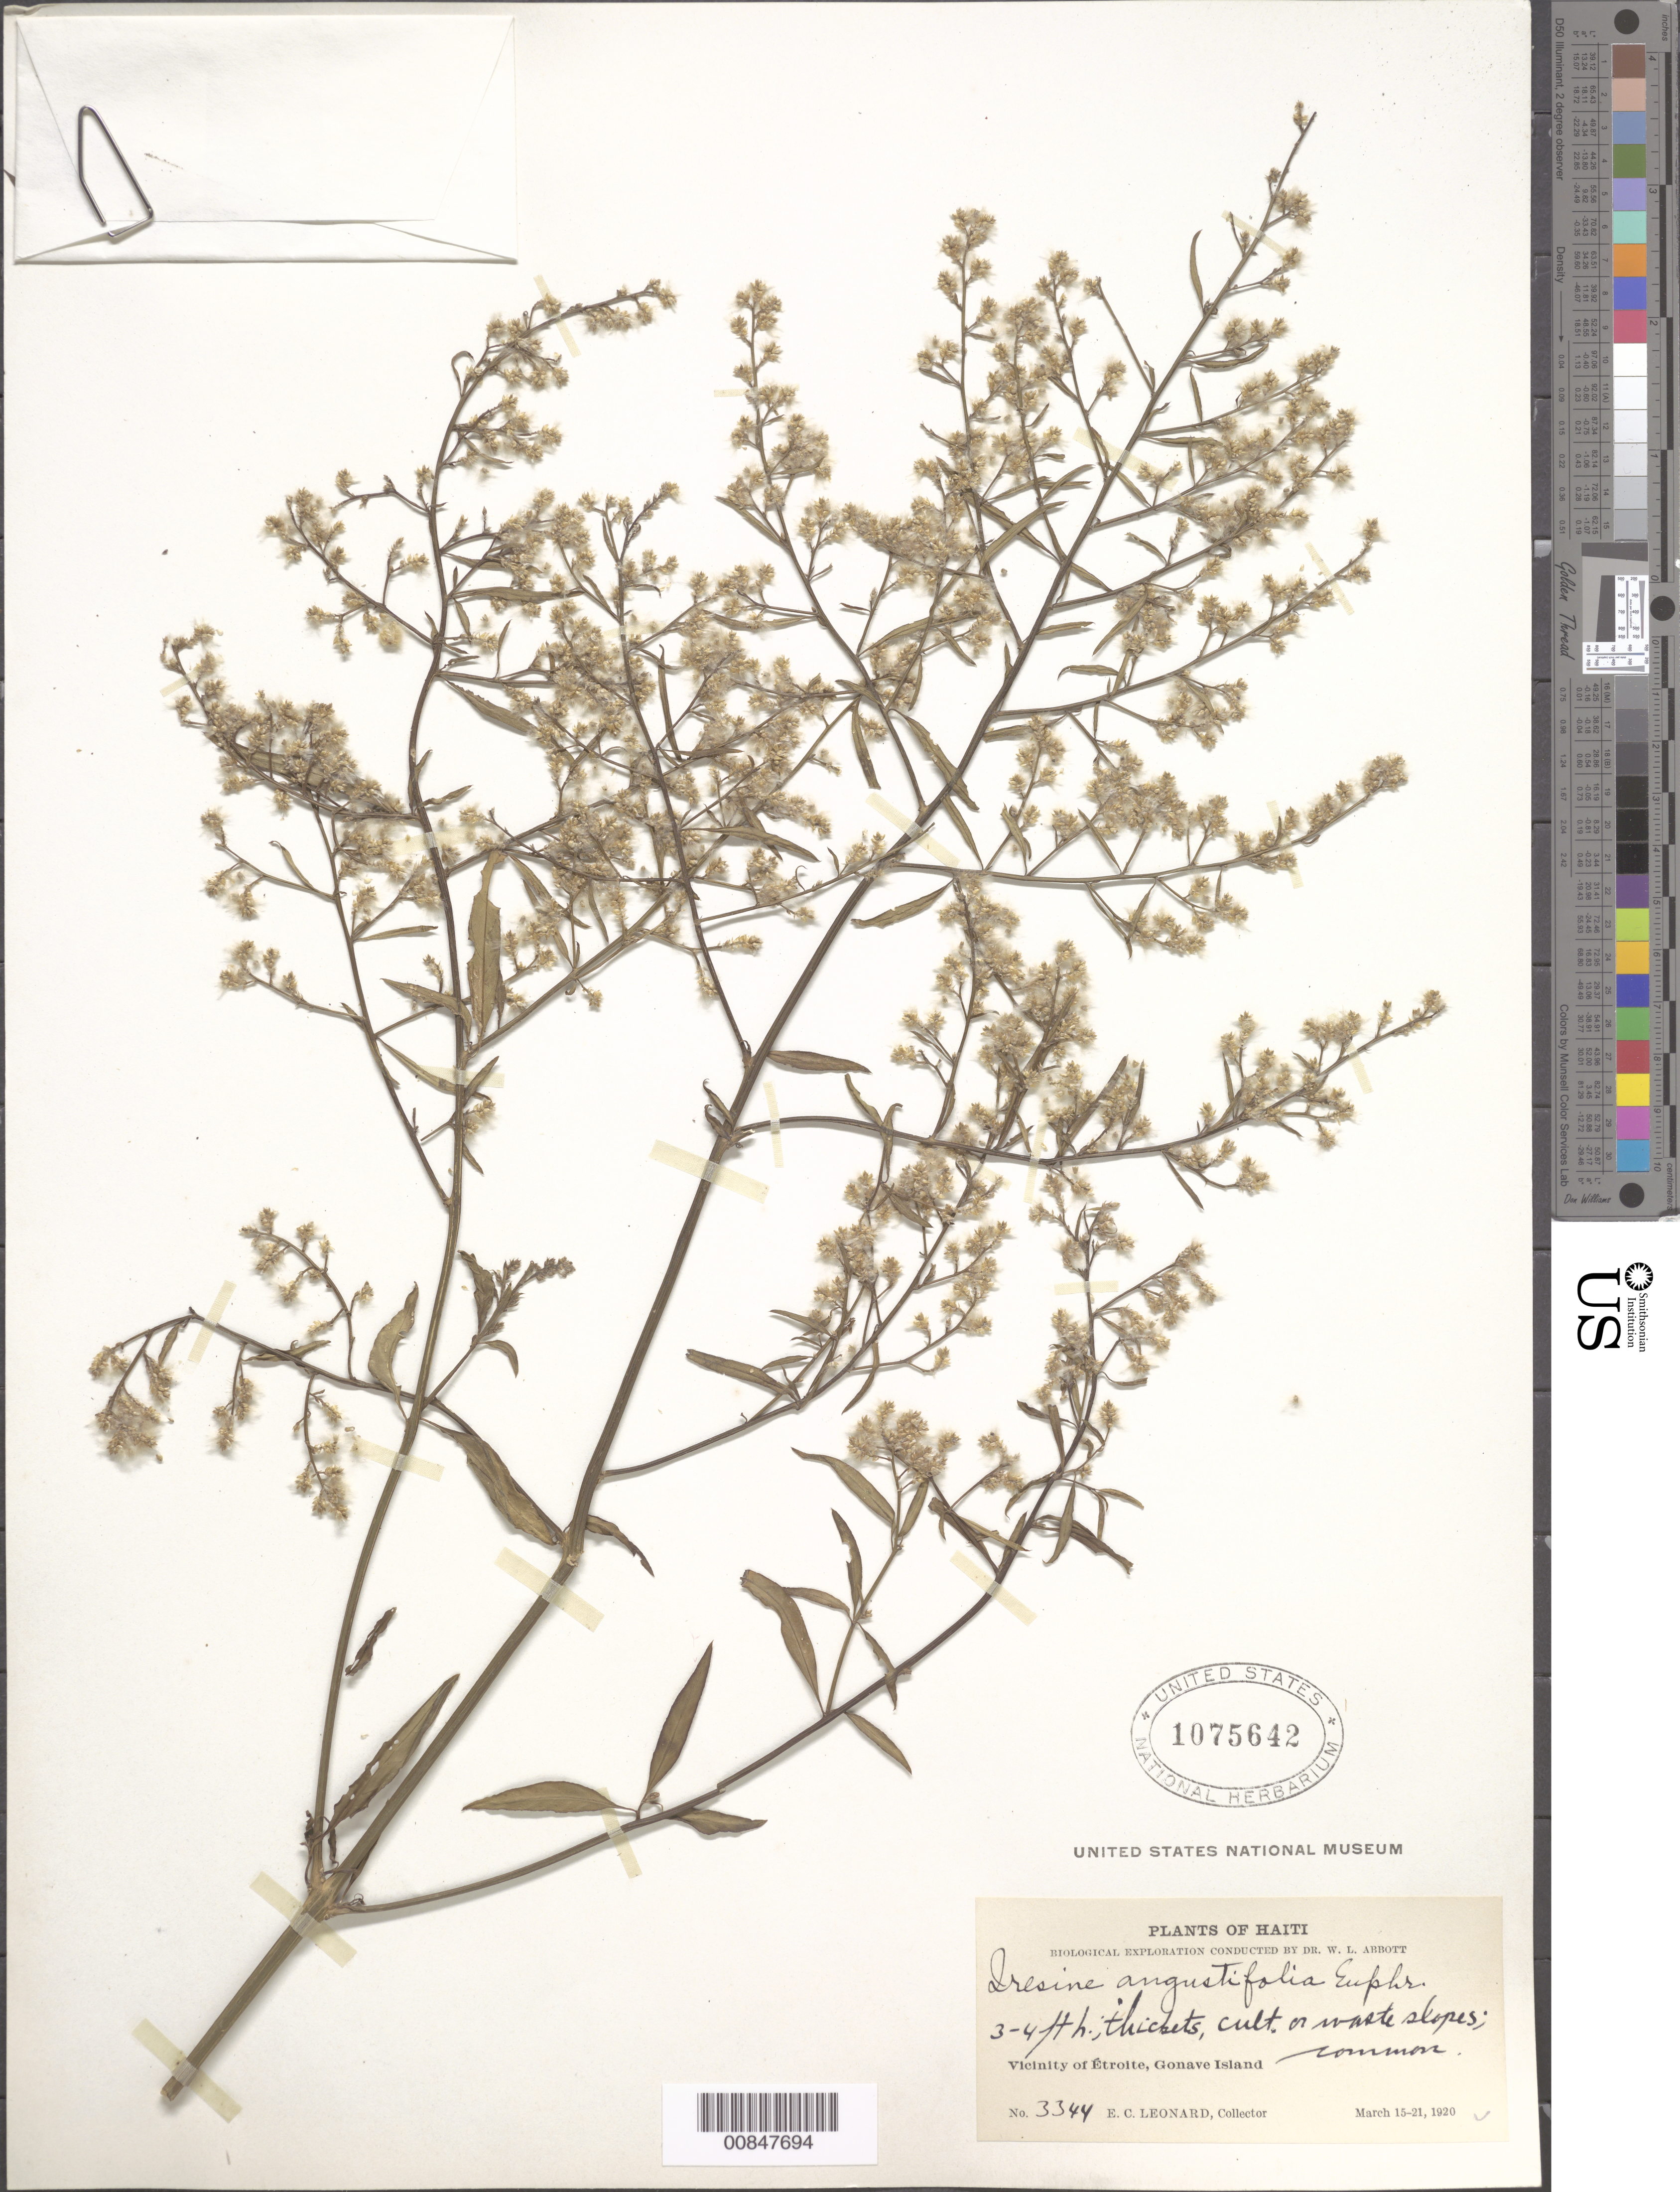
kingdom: Plantae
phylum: Tracheophyta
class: Magnoliopsida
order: Caryophyllales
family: Amaranthaceae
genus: Iresine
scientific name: Iresine angustifolia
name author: Euphrasén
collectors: E. C. Leonard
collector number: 3344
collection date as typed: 15 Mar 1920 to 21 Mar 1920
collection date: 1920-03-15/1920-03-21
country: Haiti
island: Gonave I.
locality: Vicinity of Étroite, Gonave Island.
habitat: Thickets, cultivated or waste slopes.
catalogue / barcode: US 1075642